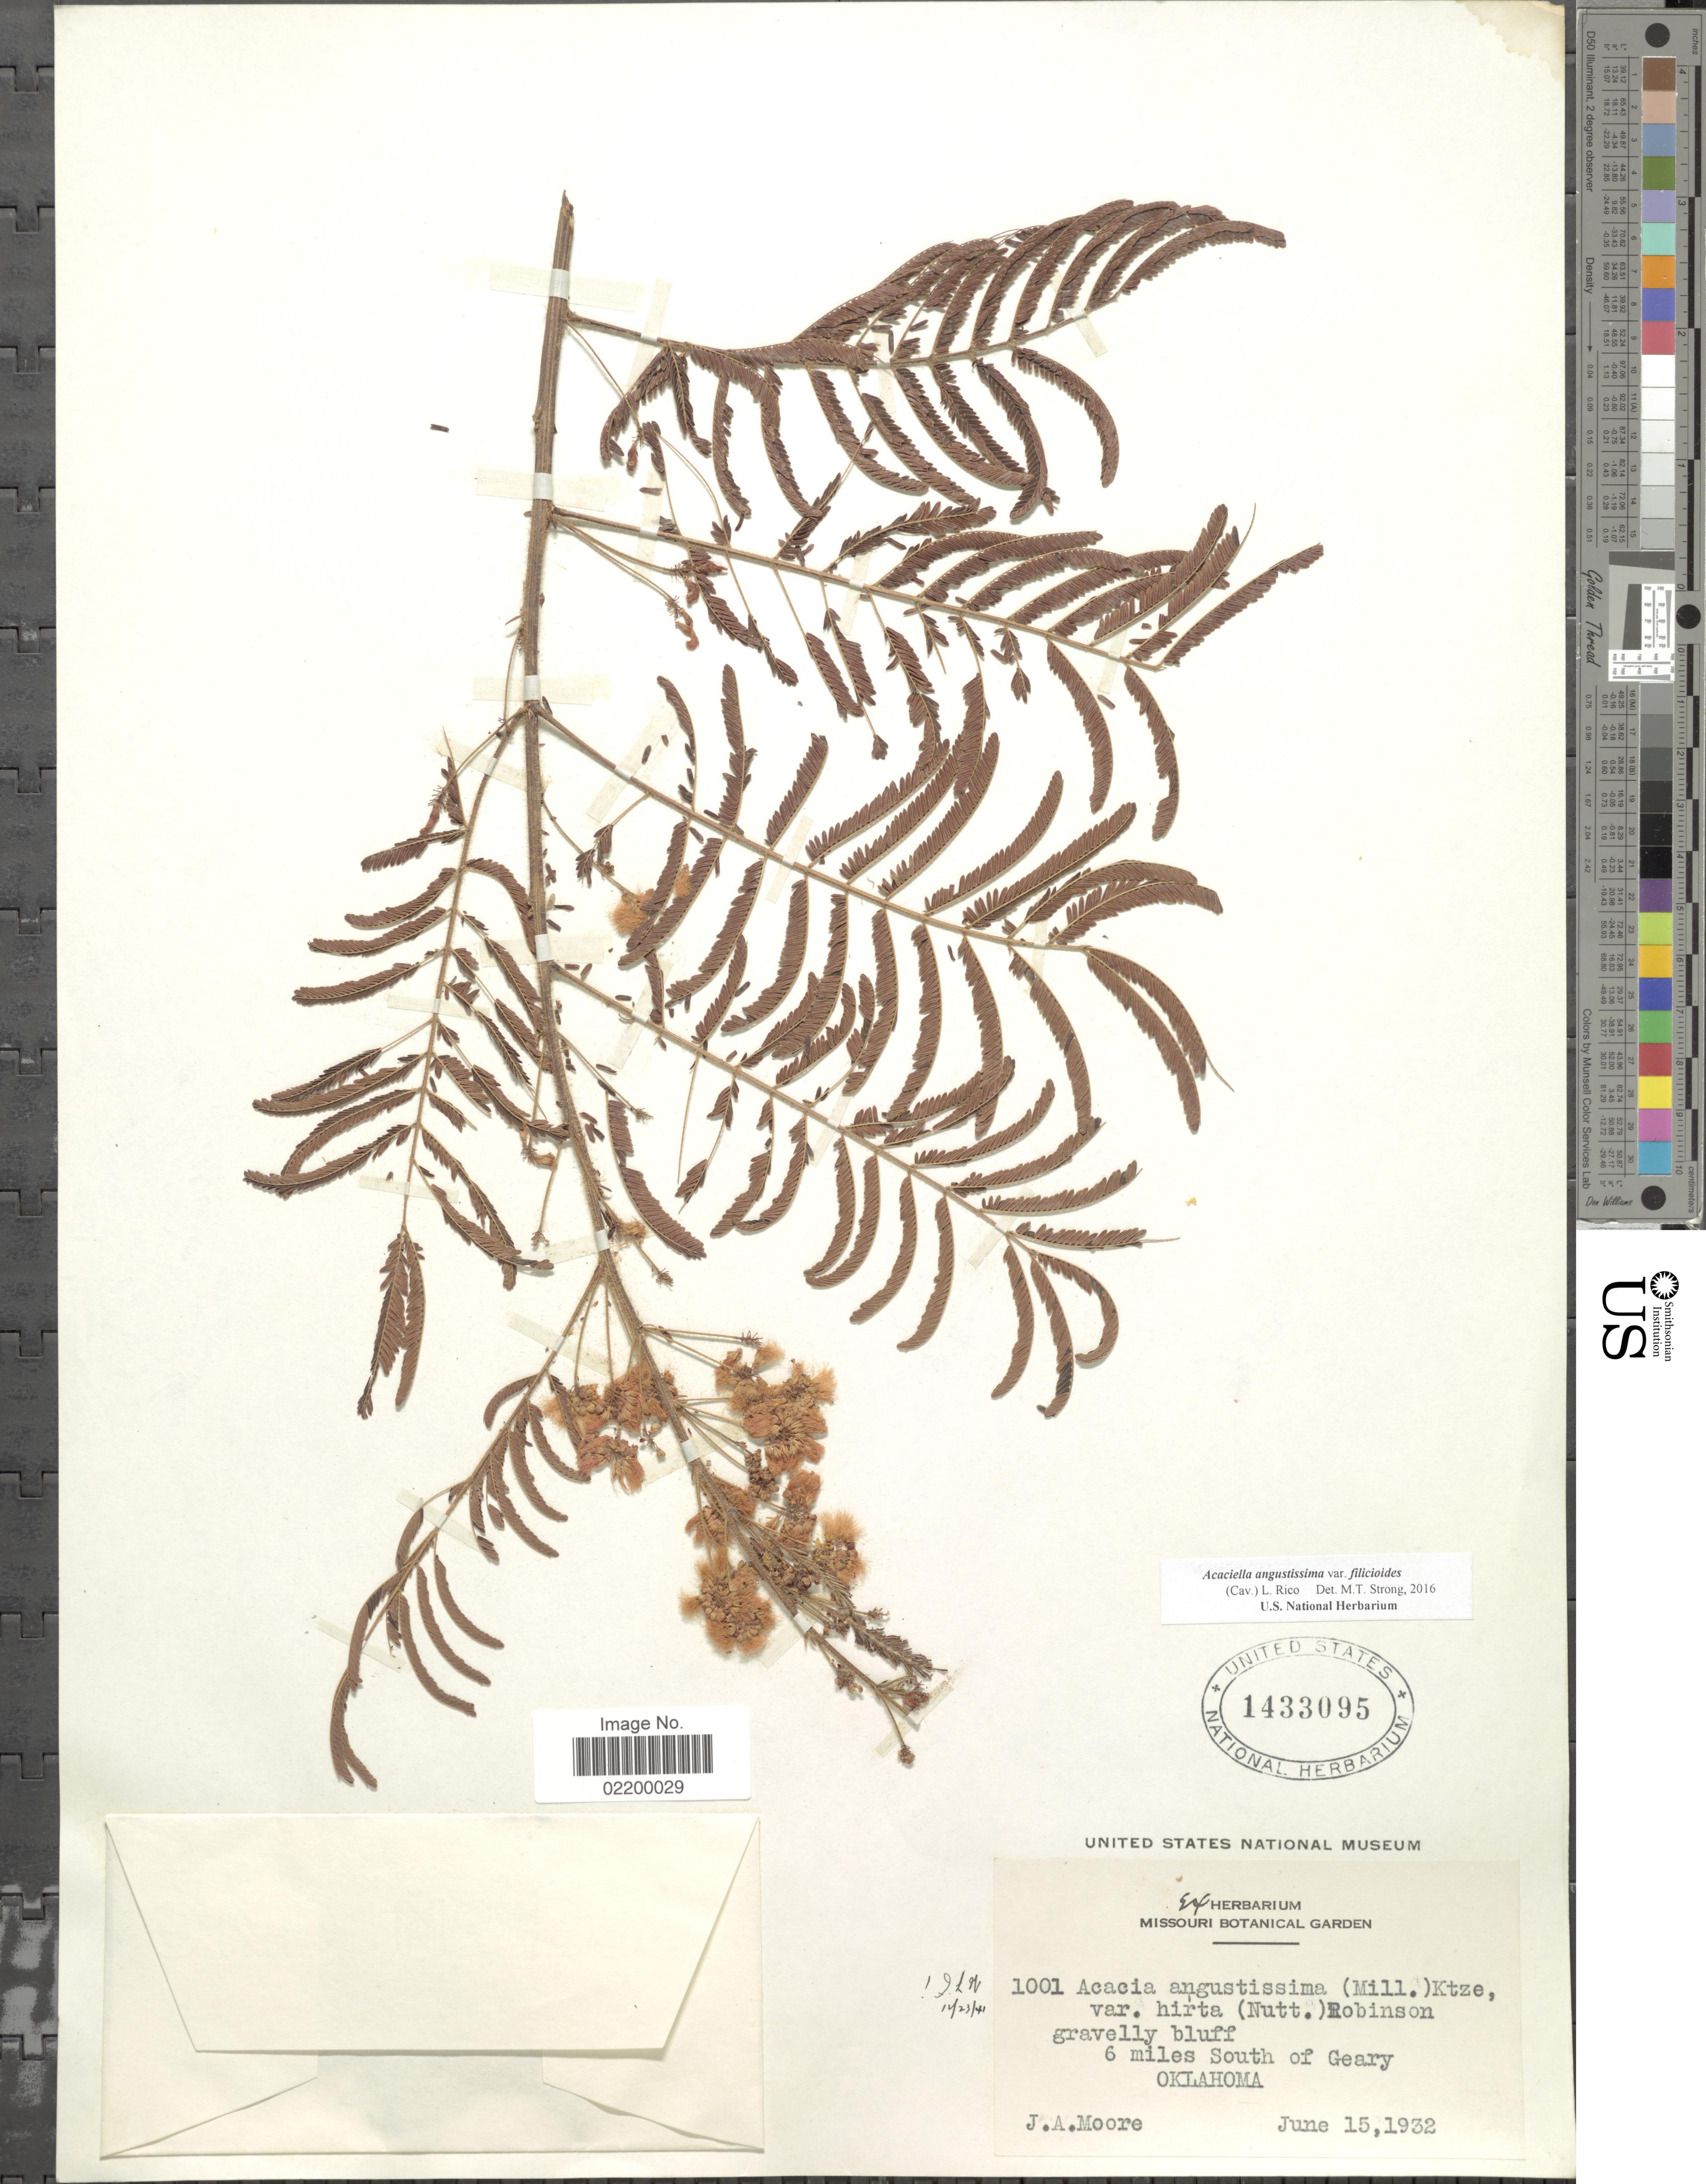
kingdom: Plantae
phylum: Tracheophyta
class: Magnoliopsida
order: Fabales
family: Fabaceae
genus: Acaciella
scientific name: Acaciella angustissima var. filicioides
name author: (Cav.) L. Rico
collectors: J. A. Moore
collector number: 1001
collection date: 1932-06-15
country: United States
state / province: Oklahoma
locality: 6 miles South of Geary, Oklahoma.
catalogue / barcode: US 1433095